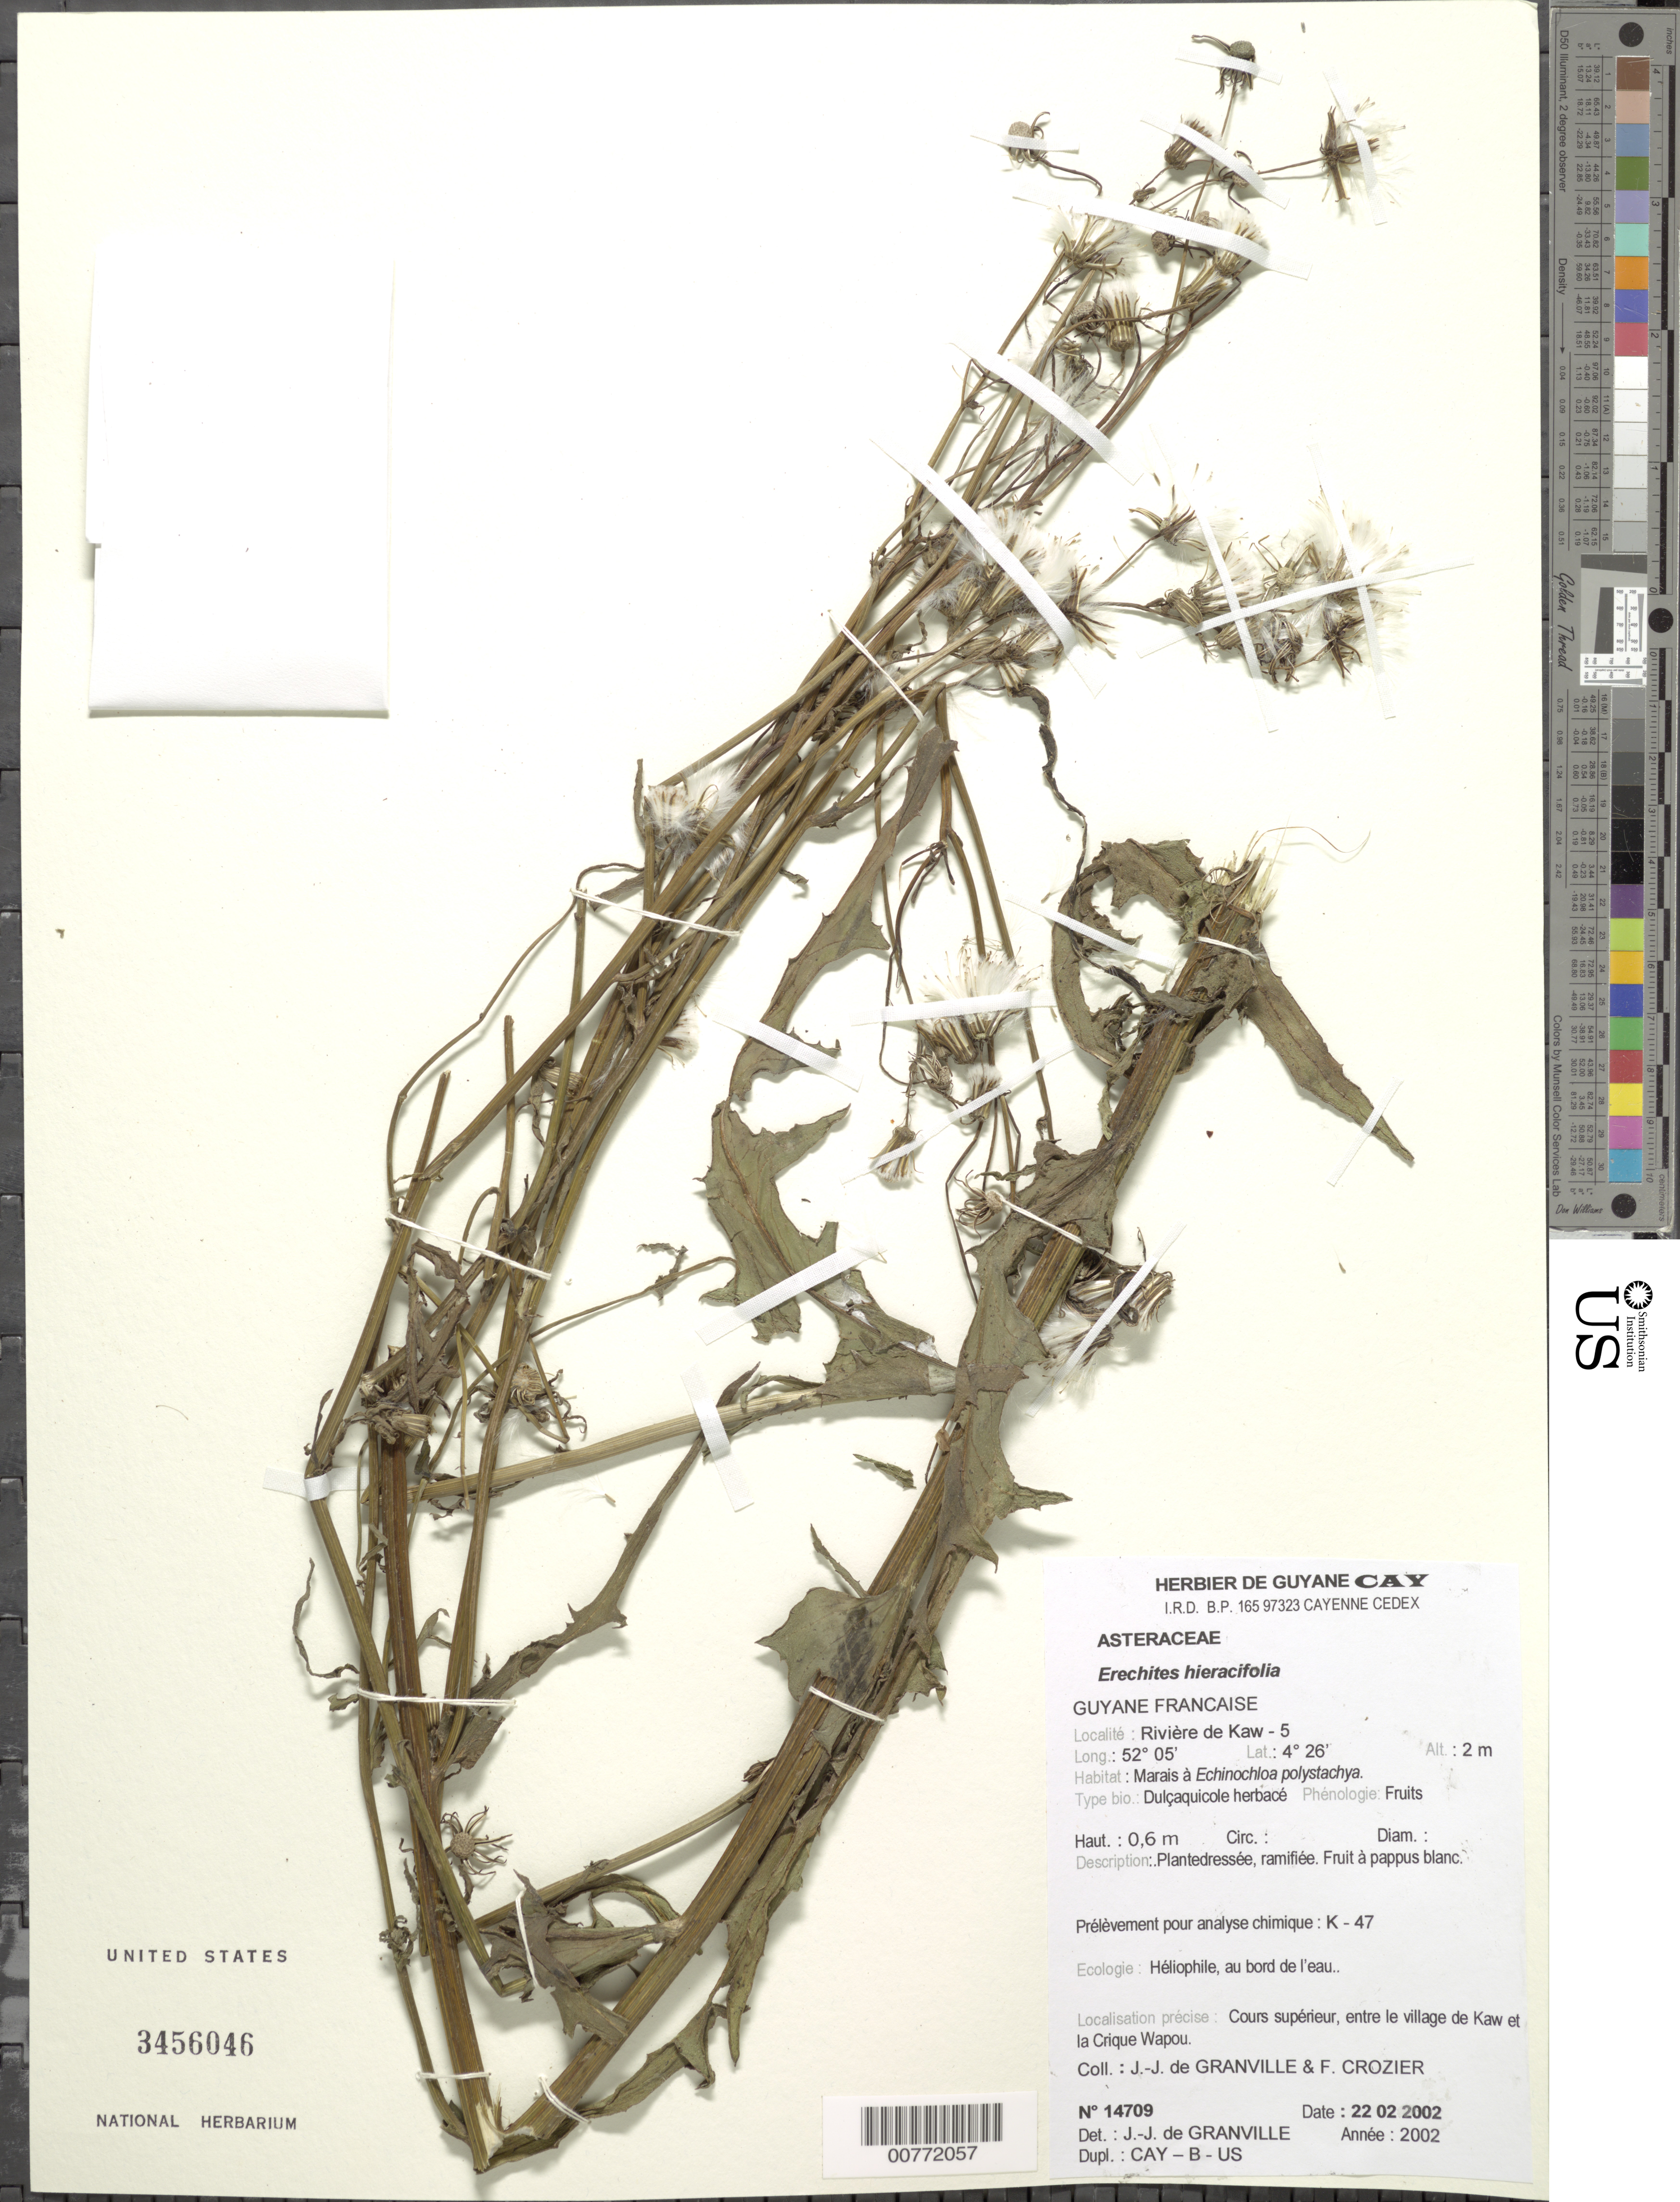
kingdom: Plantae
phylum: Tracheophyta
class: Magnoliopsida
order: Asterales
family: Asteraceae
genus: Erechtites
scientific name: Erechtites hieraciifolius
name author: (L.) Raf. ex DC.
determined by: Granville, J. J. de, (CAY), Institut de Recherche pour le Developpement (IRD) (FRENCH GUIANA)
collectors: J.-J. de Granville & F. Crozier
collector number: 14709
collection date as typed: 22-Feb-02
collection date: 2002-02-22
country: French Guiana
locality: Rivière de Kaw-5; Cours supérieur, entre le village de Kaw et la Crique Wapou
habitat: Marais; au bord de l'eau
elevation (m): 2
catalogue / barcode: US 3456046